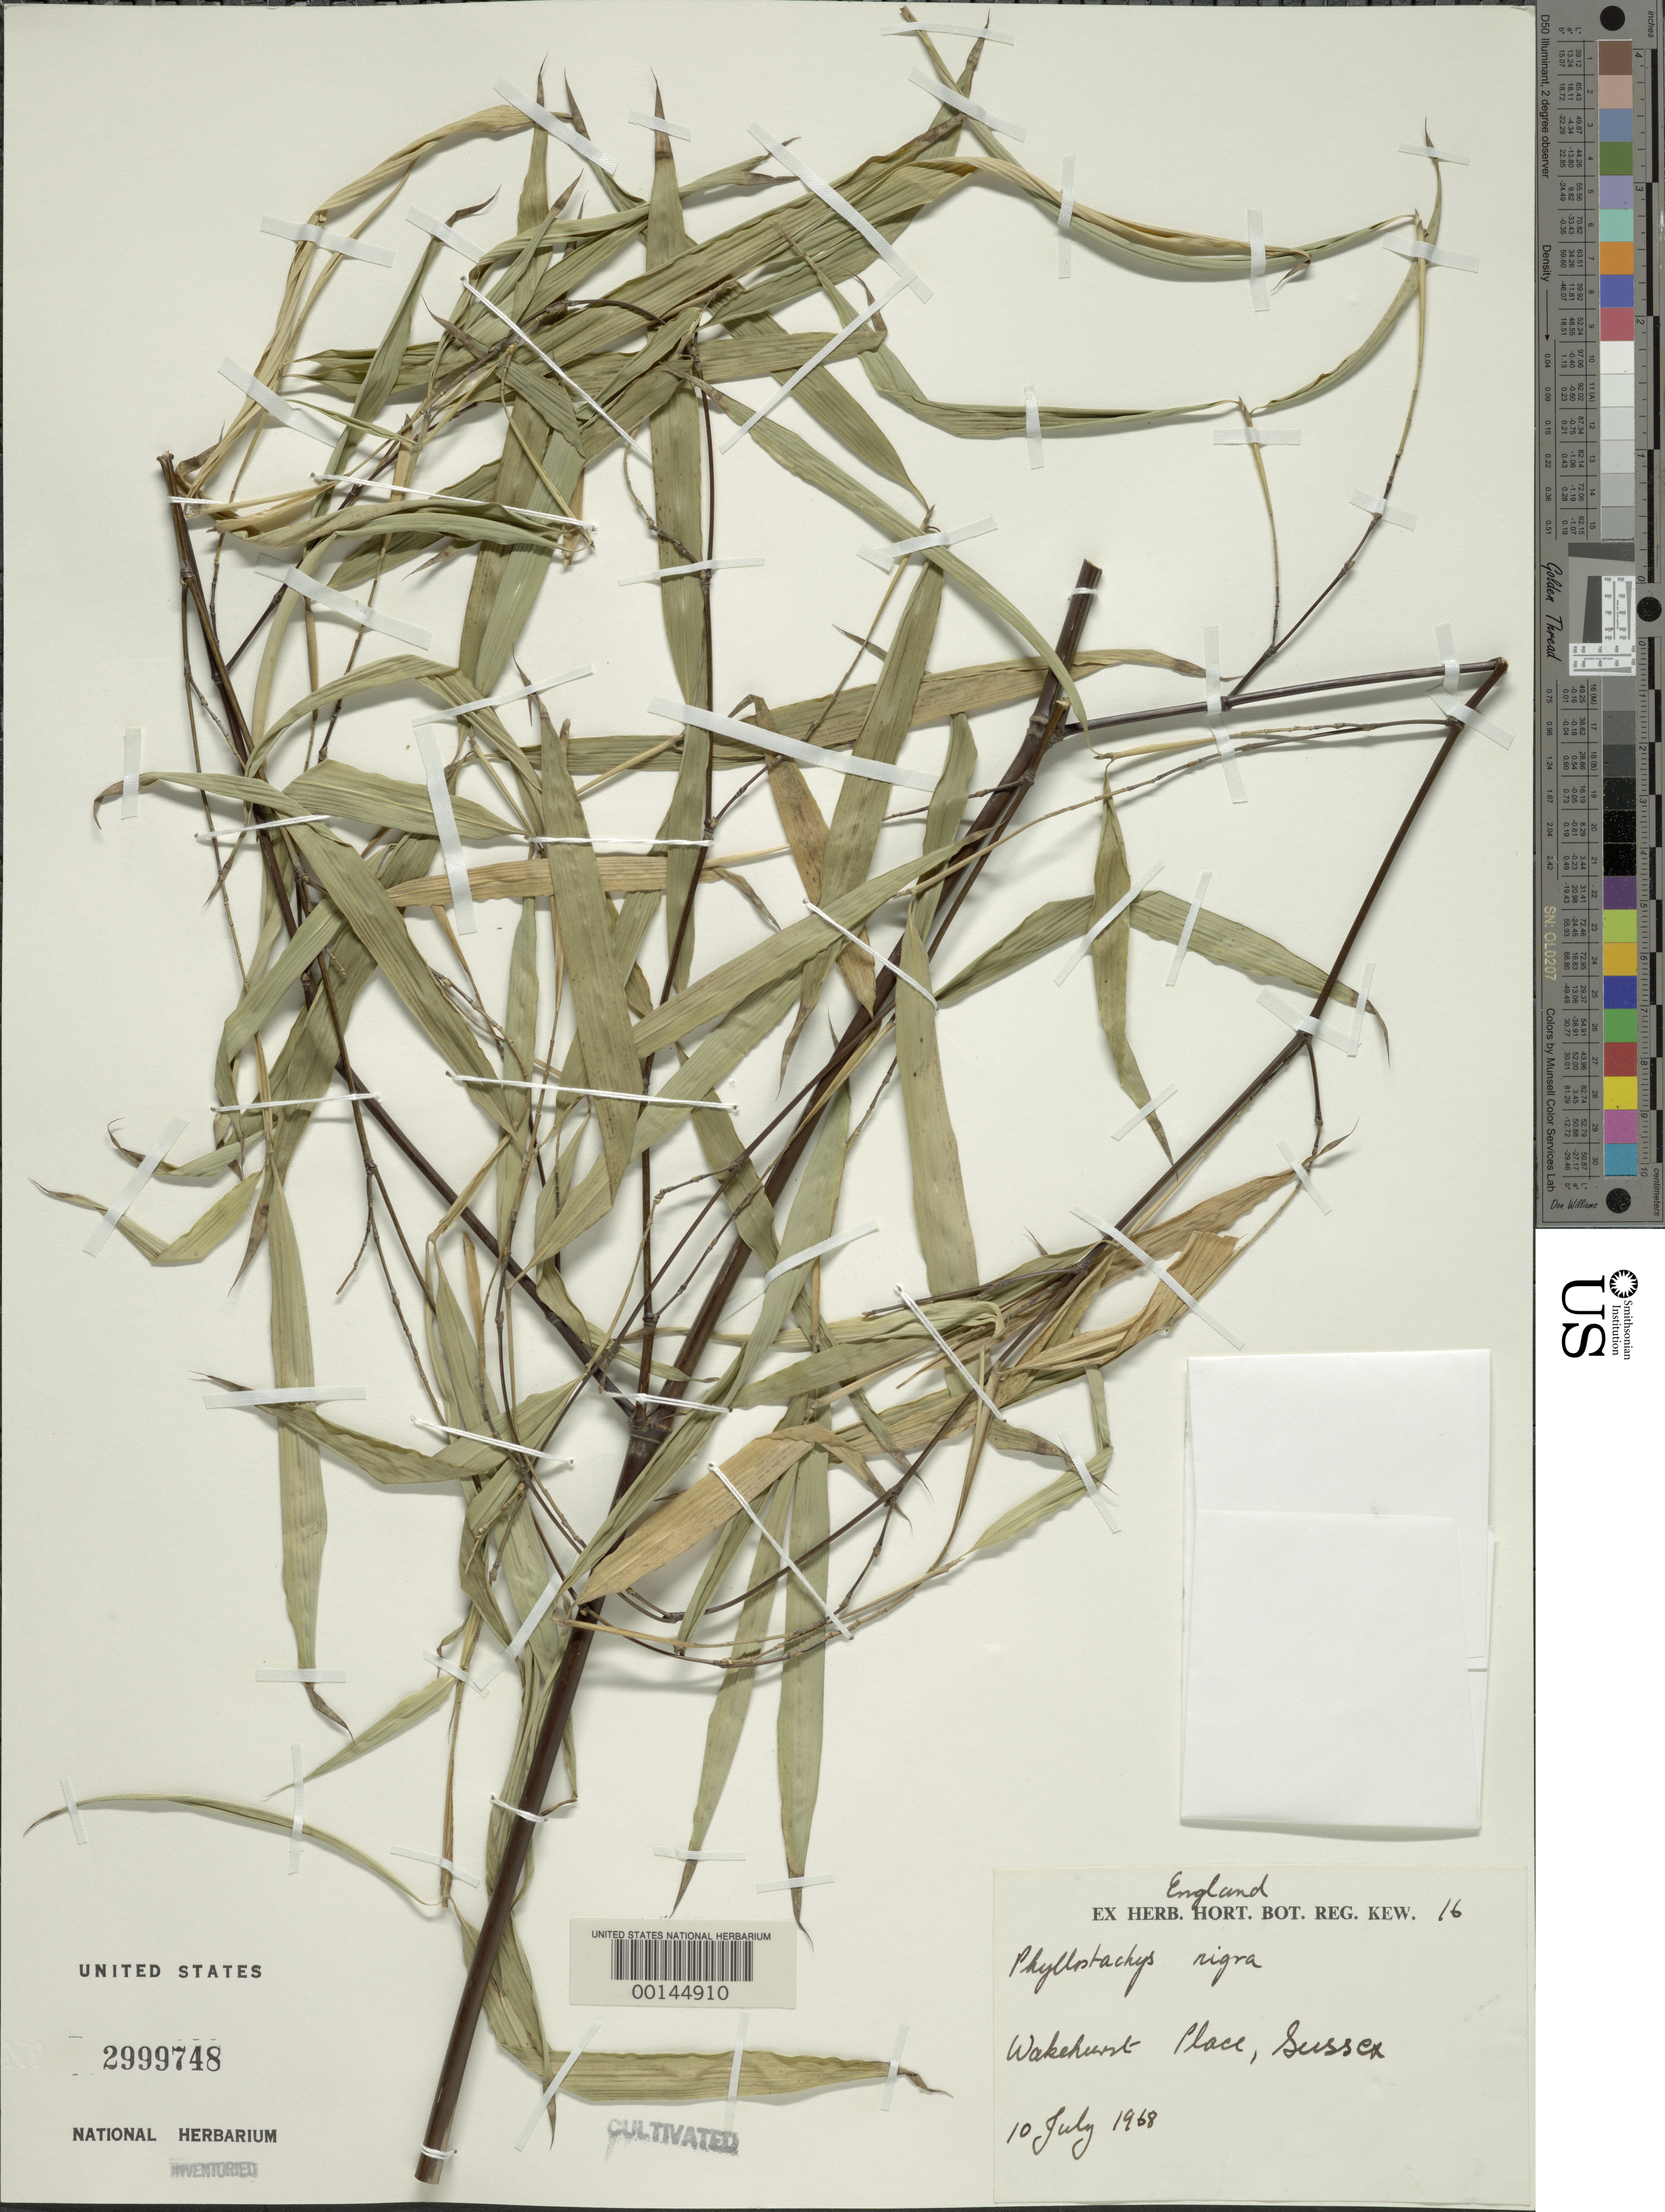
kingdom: Plantae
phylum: Tracheophyta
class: Liliopsida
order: Poales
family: Poaceae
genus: Phyllostachys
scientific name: Phyllostachys nigra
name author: (Lodd. ex Lindl.) Munro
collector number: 16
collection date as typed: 10 Jul 1968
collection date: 1968-07-10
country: United Kingdom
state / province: England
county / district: East Sussex / West Sussex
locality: Wakehurst place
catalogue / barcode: US 2999748